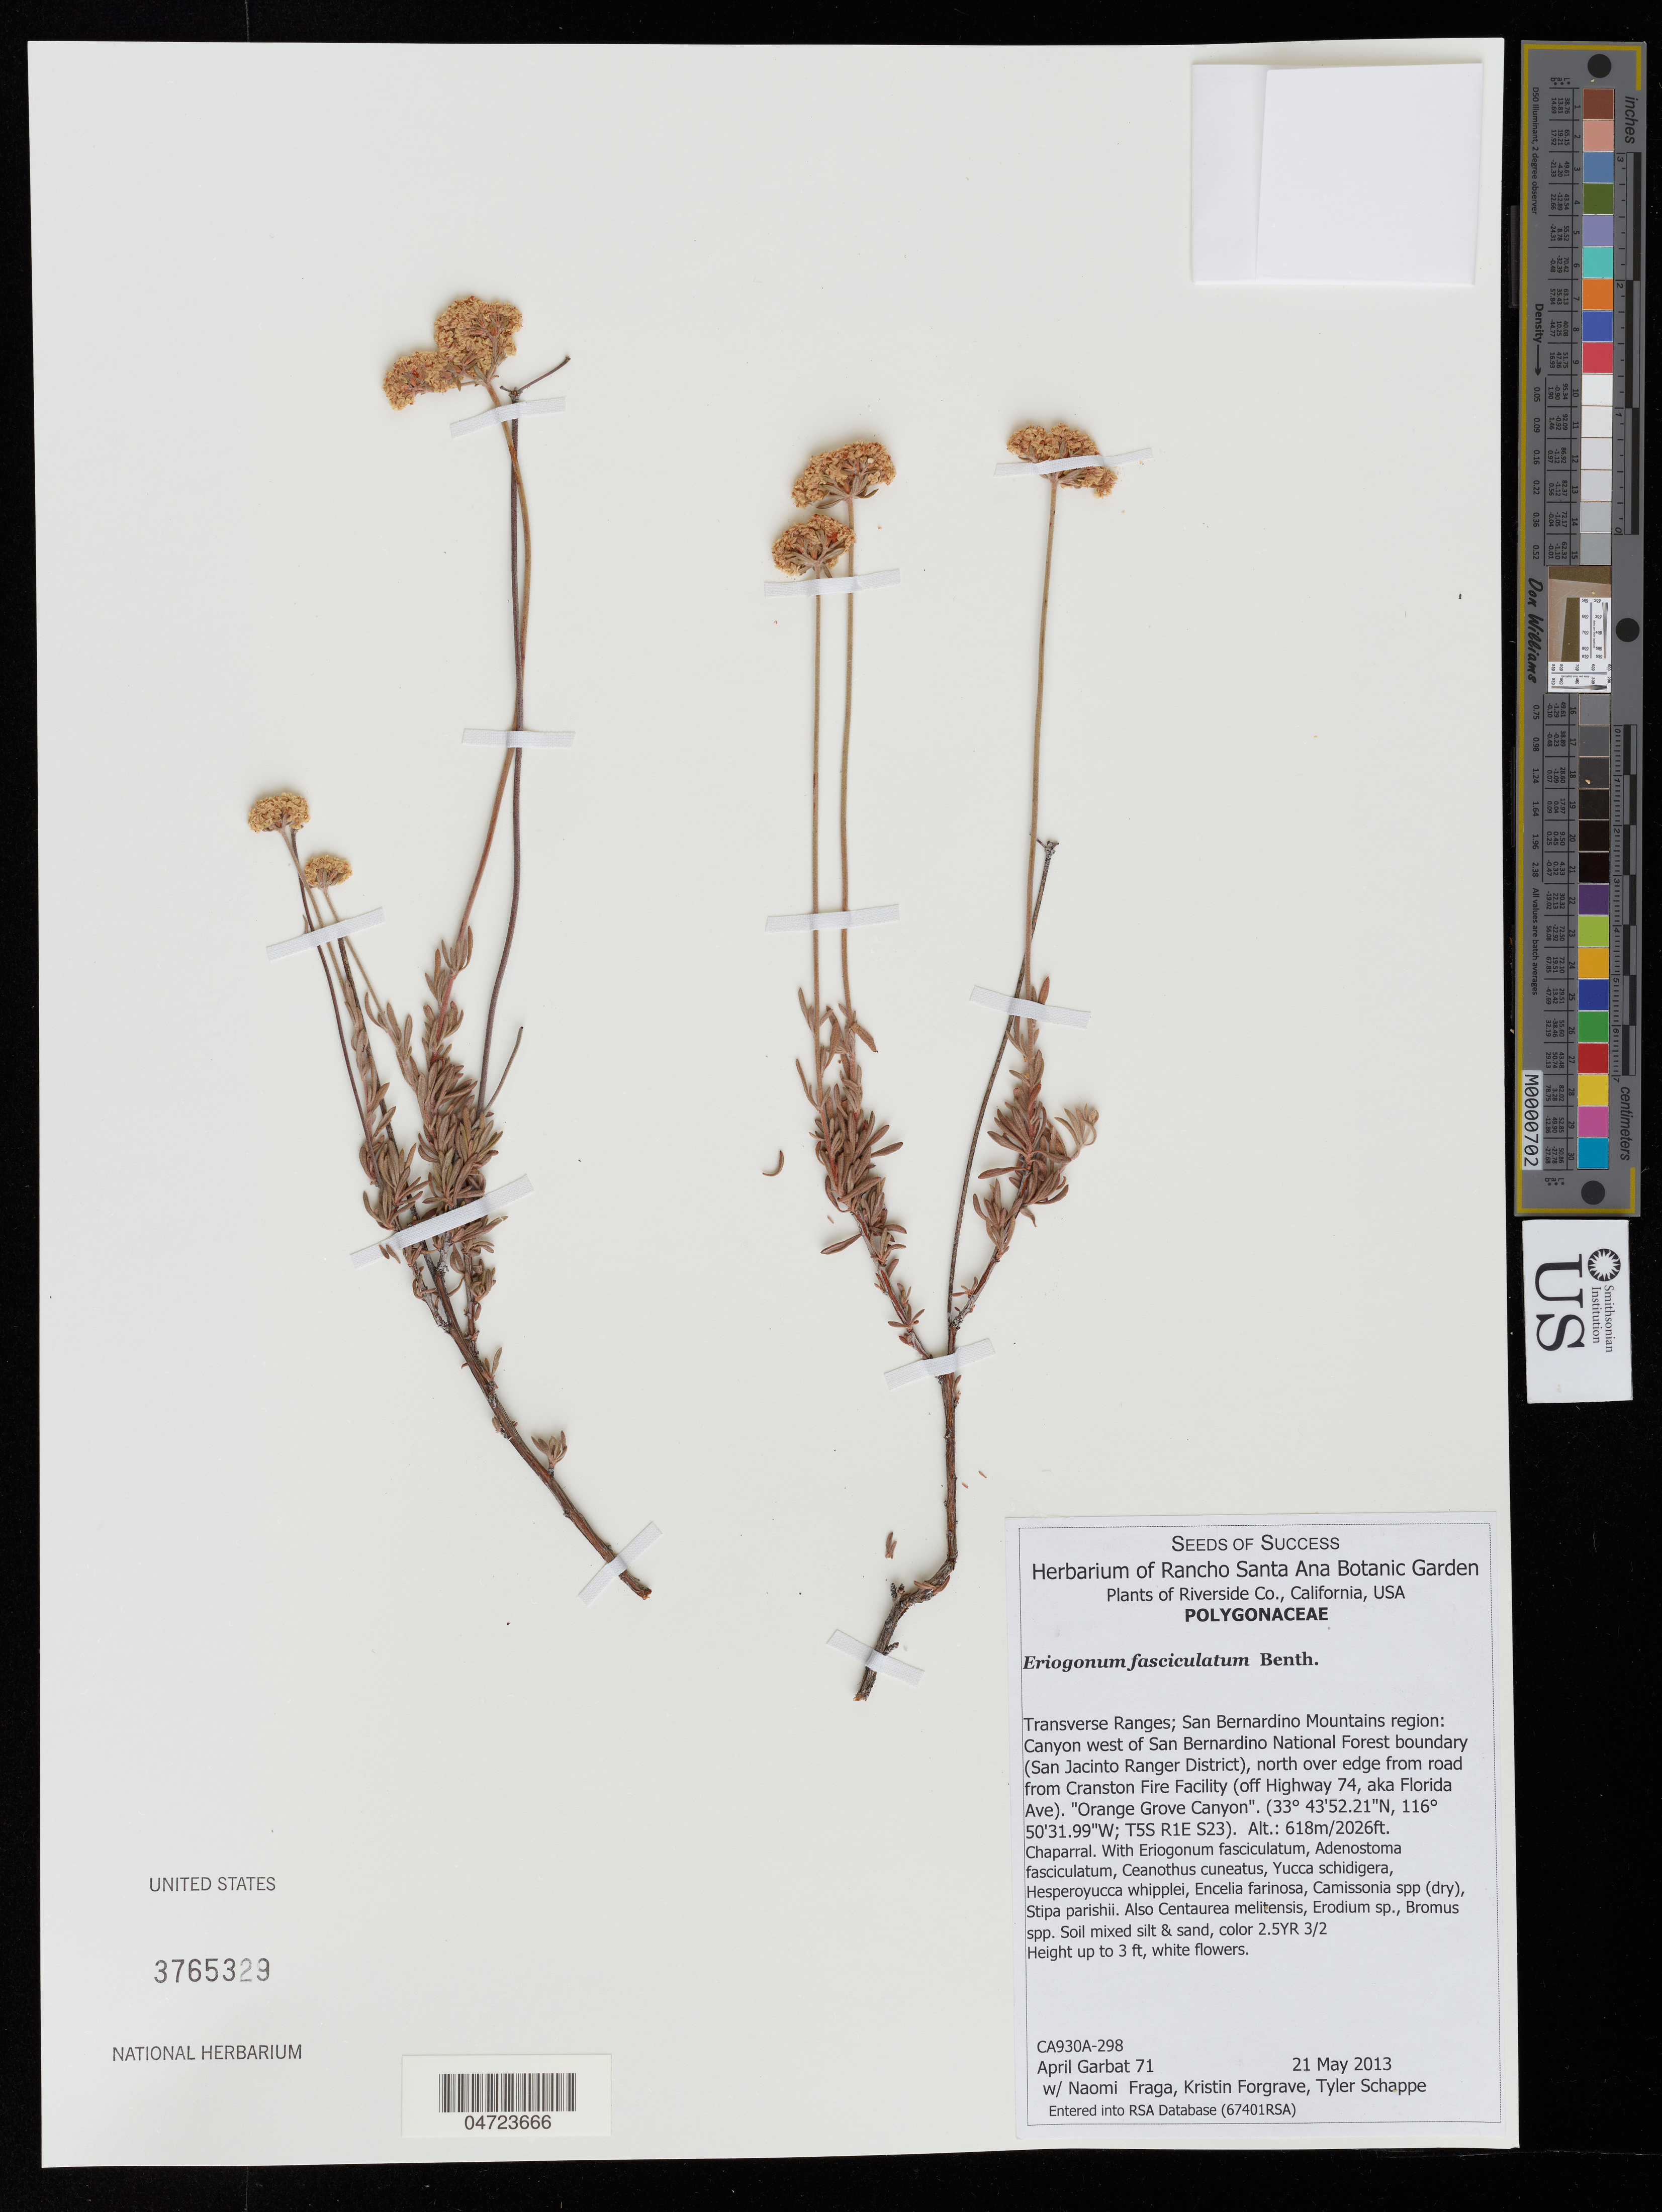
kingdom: Plantae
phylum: Tracheophyta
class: Magnoliopsida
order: Caryophyllales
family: Polygonaceae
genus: Eriogonum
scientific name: Eriogonum fasciculatum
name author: Benth.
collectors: A. Garbat, N. Fraga, K. Forgrave & T. Schappe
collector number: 71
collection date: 2013-05-21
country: United States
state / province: California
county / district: Riverside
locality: Riverside Co. Transverse Ranges; San Bernardino Mountains region: Canyon west of San Bernardino National Forest boundary (San Jacinto Ranger District), north over edge from road from Cranston Fire Facility (off Highway 74, aka Florida Ave). "Orange Grove Canyon"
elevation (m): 618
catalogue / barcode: US 3765329